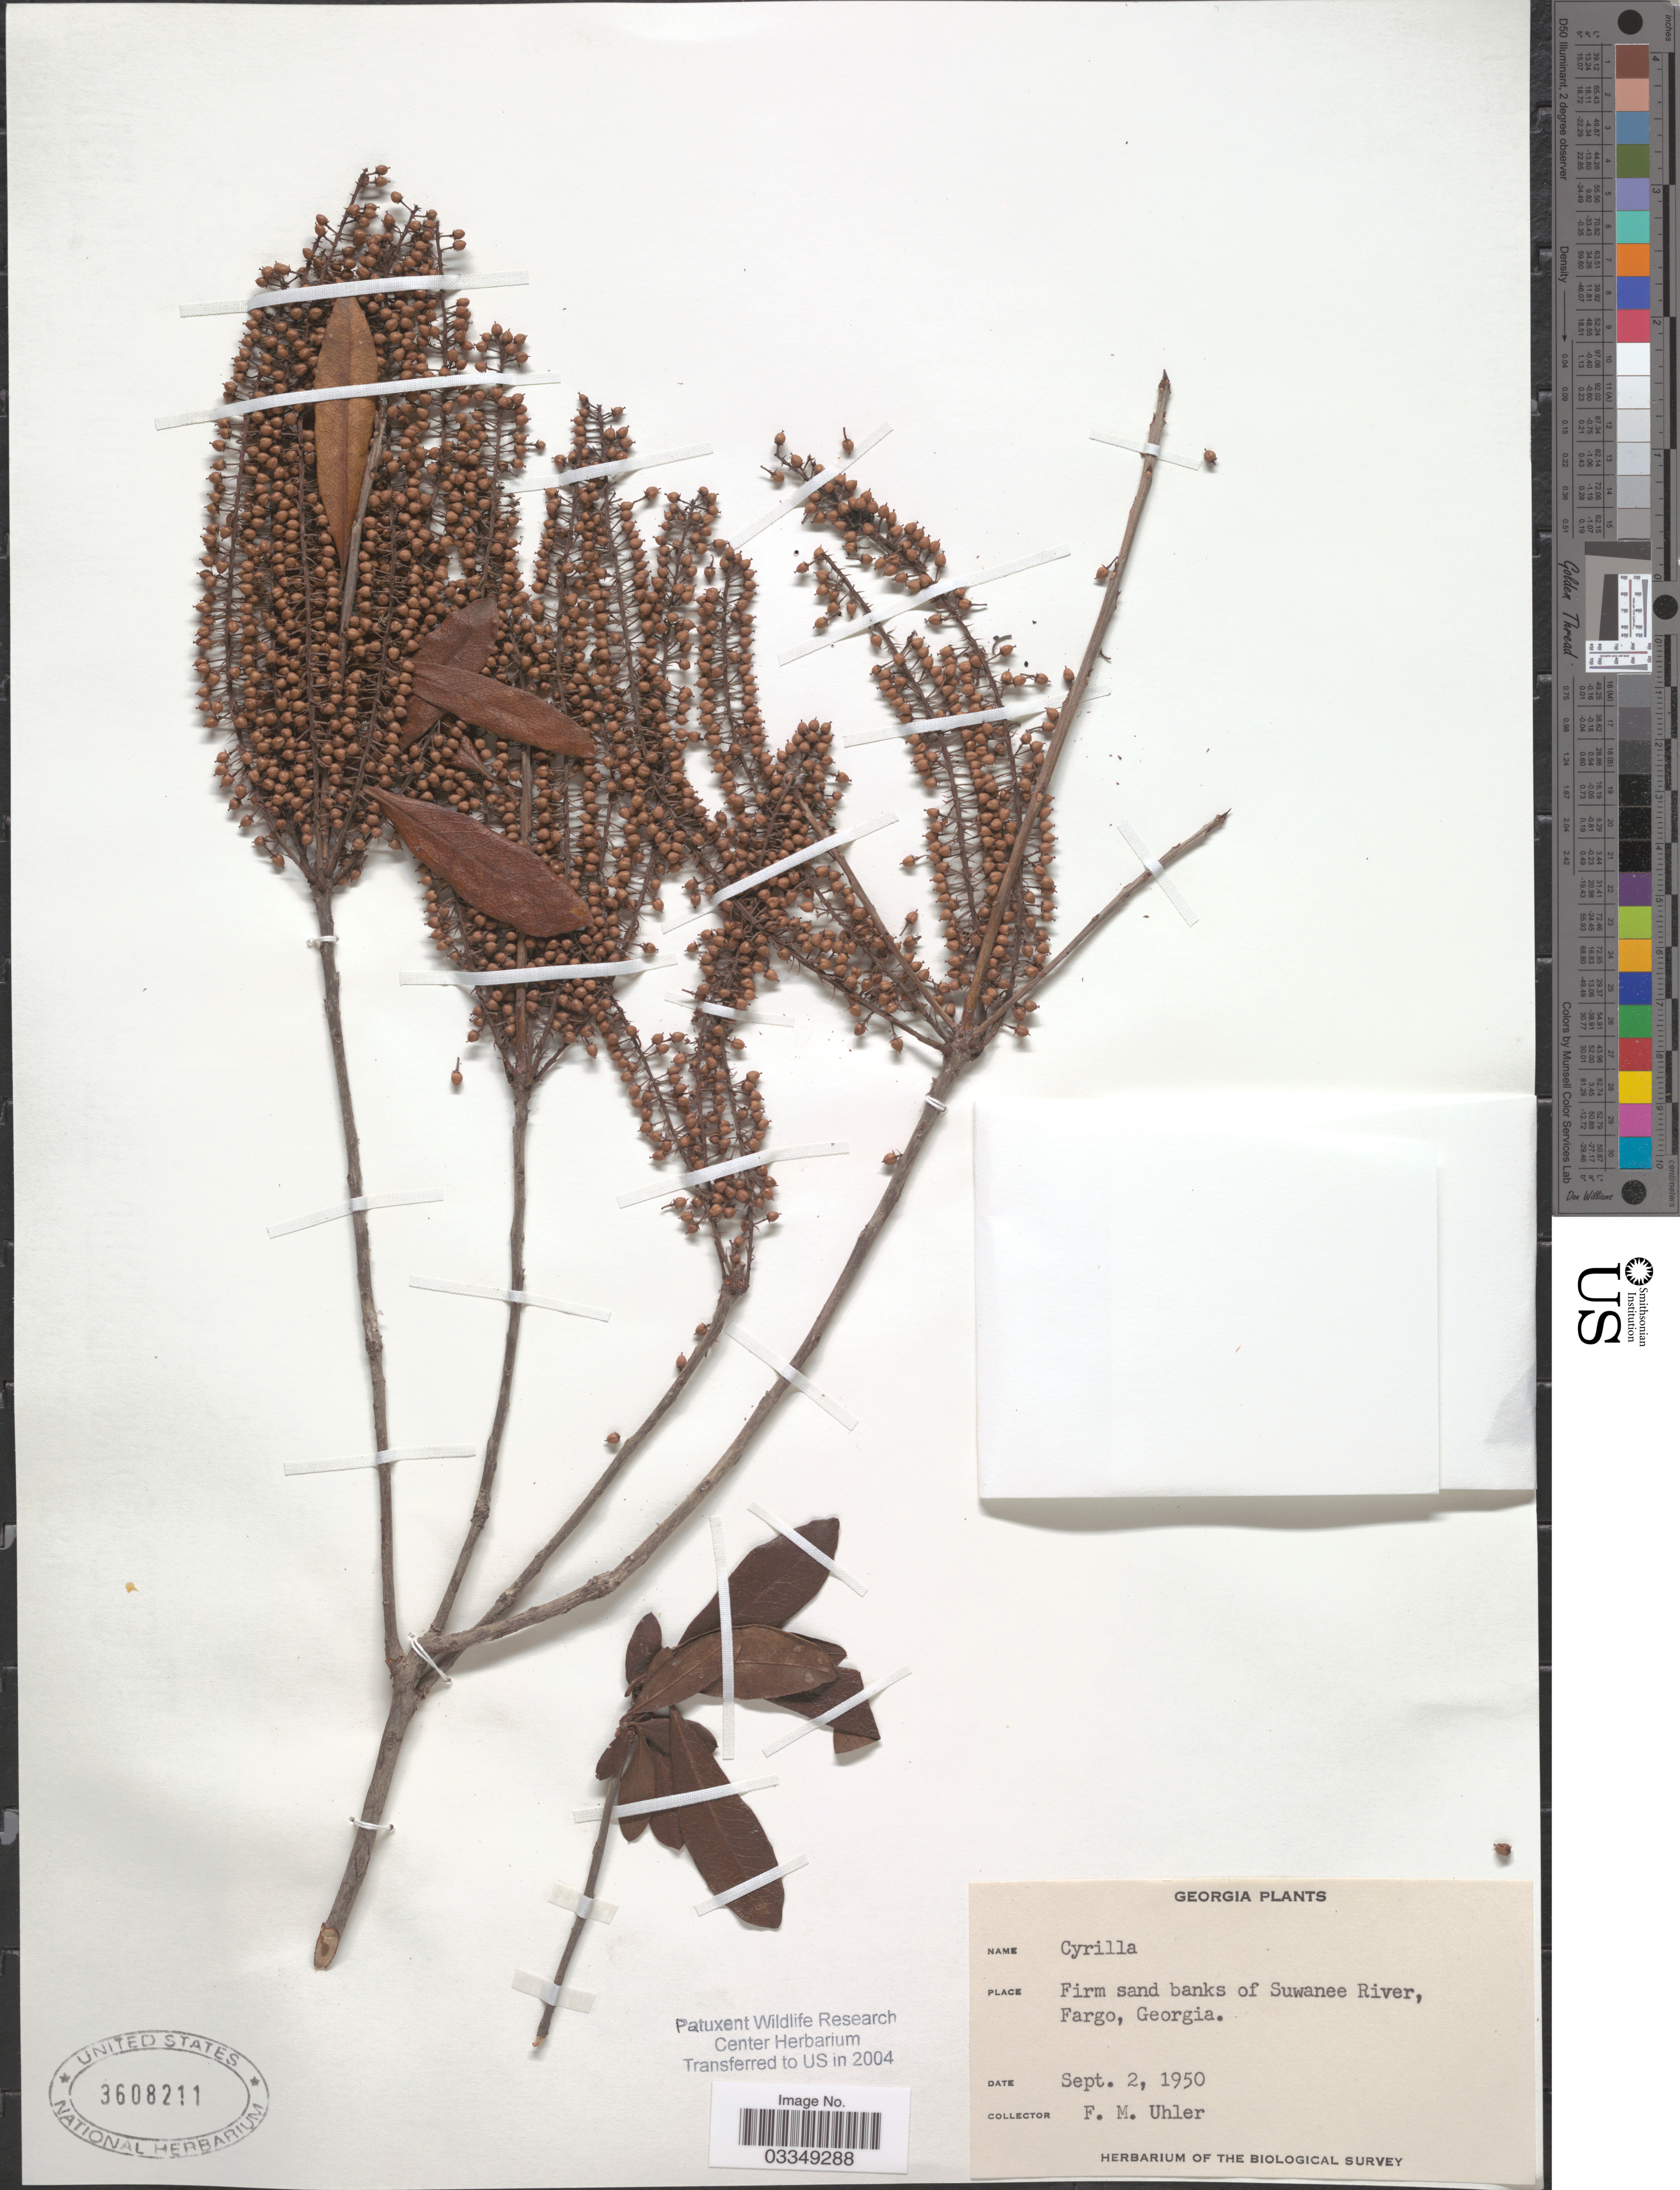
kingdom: Plantae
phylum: Tracheophyta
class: Magnoliopsida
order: Ericales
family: Cyrillaceae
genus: Cyrilla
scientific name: Cyrilla racemiflora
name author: L.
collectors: F. M. Uhler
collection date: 1950-09-02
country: United States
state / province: Georgia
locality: Firm sand banks of Suwanee River, Fargo.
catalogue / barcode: US 3608211